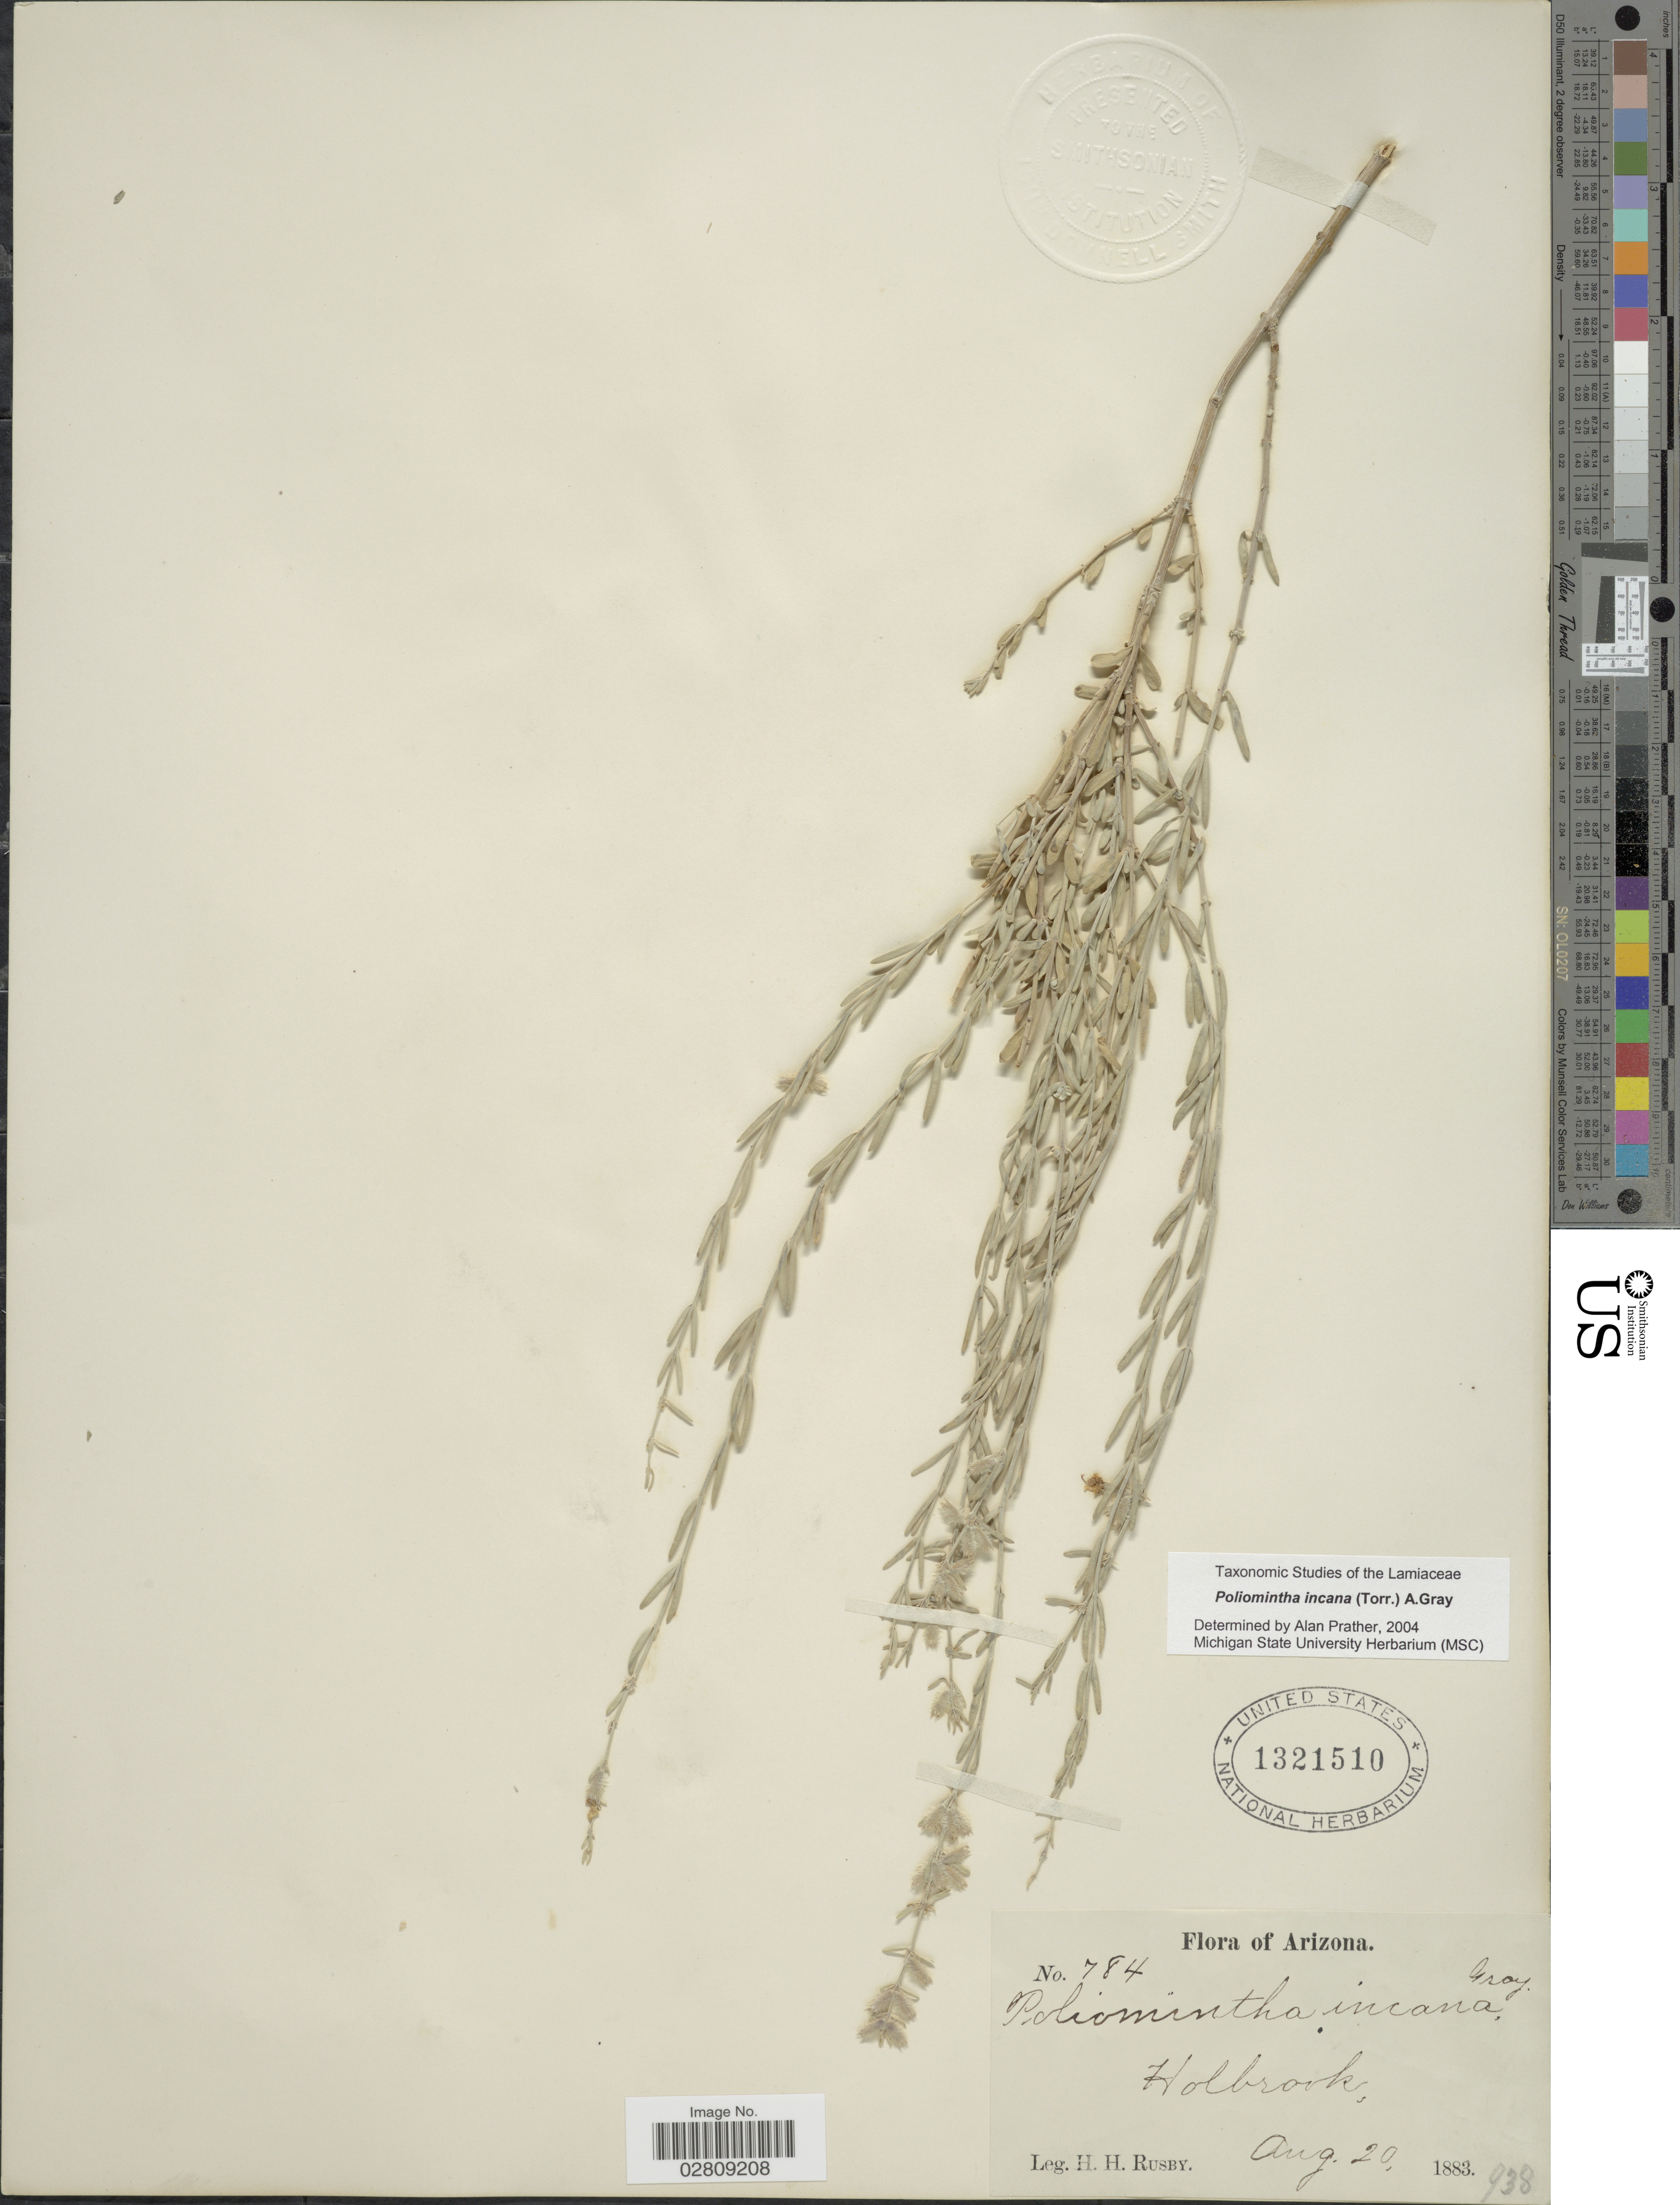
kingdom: Plantae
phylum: Tracheophyta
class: Magnoliopsida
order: Lamiales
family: Lamiaceae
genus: Poliomintha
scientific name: Poliomintha incana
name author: (Torr.) A. Gray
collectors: H. H. Rusby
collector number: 784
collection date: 1883-08-20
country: United States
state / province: Arizona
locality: Holbrook.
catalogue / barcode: US 1321510